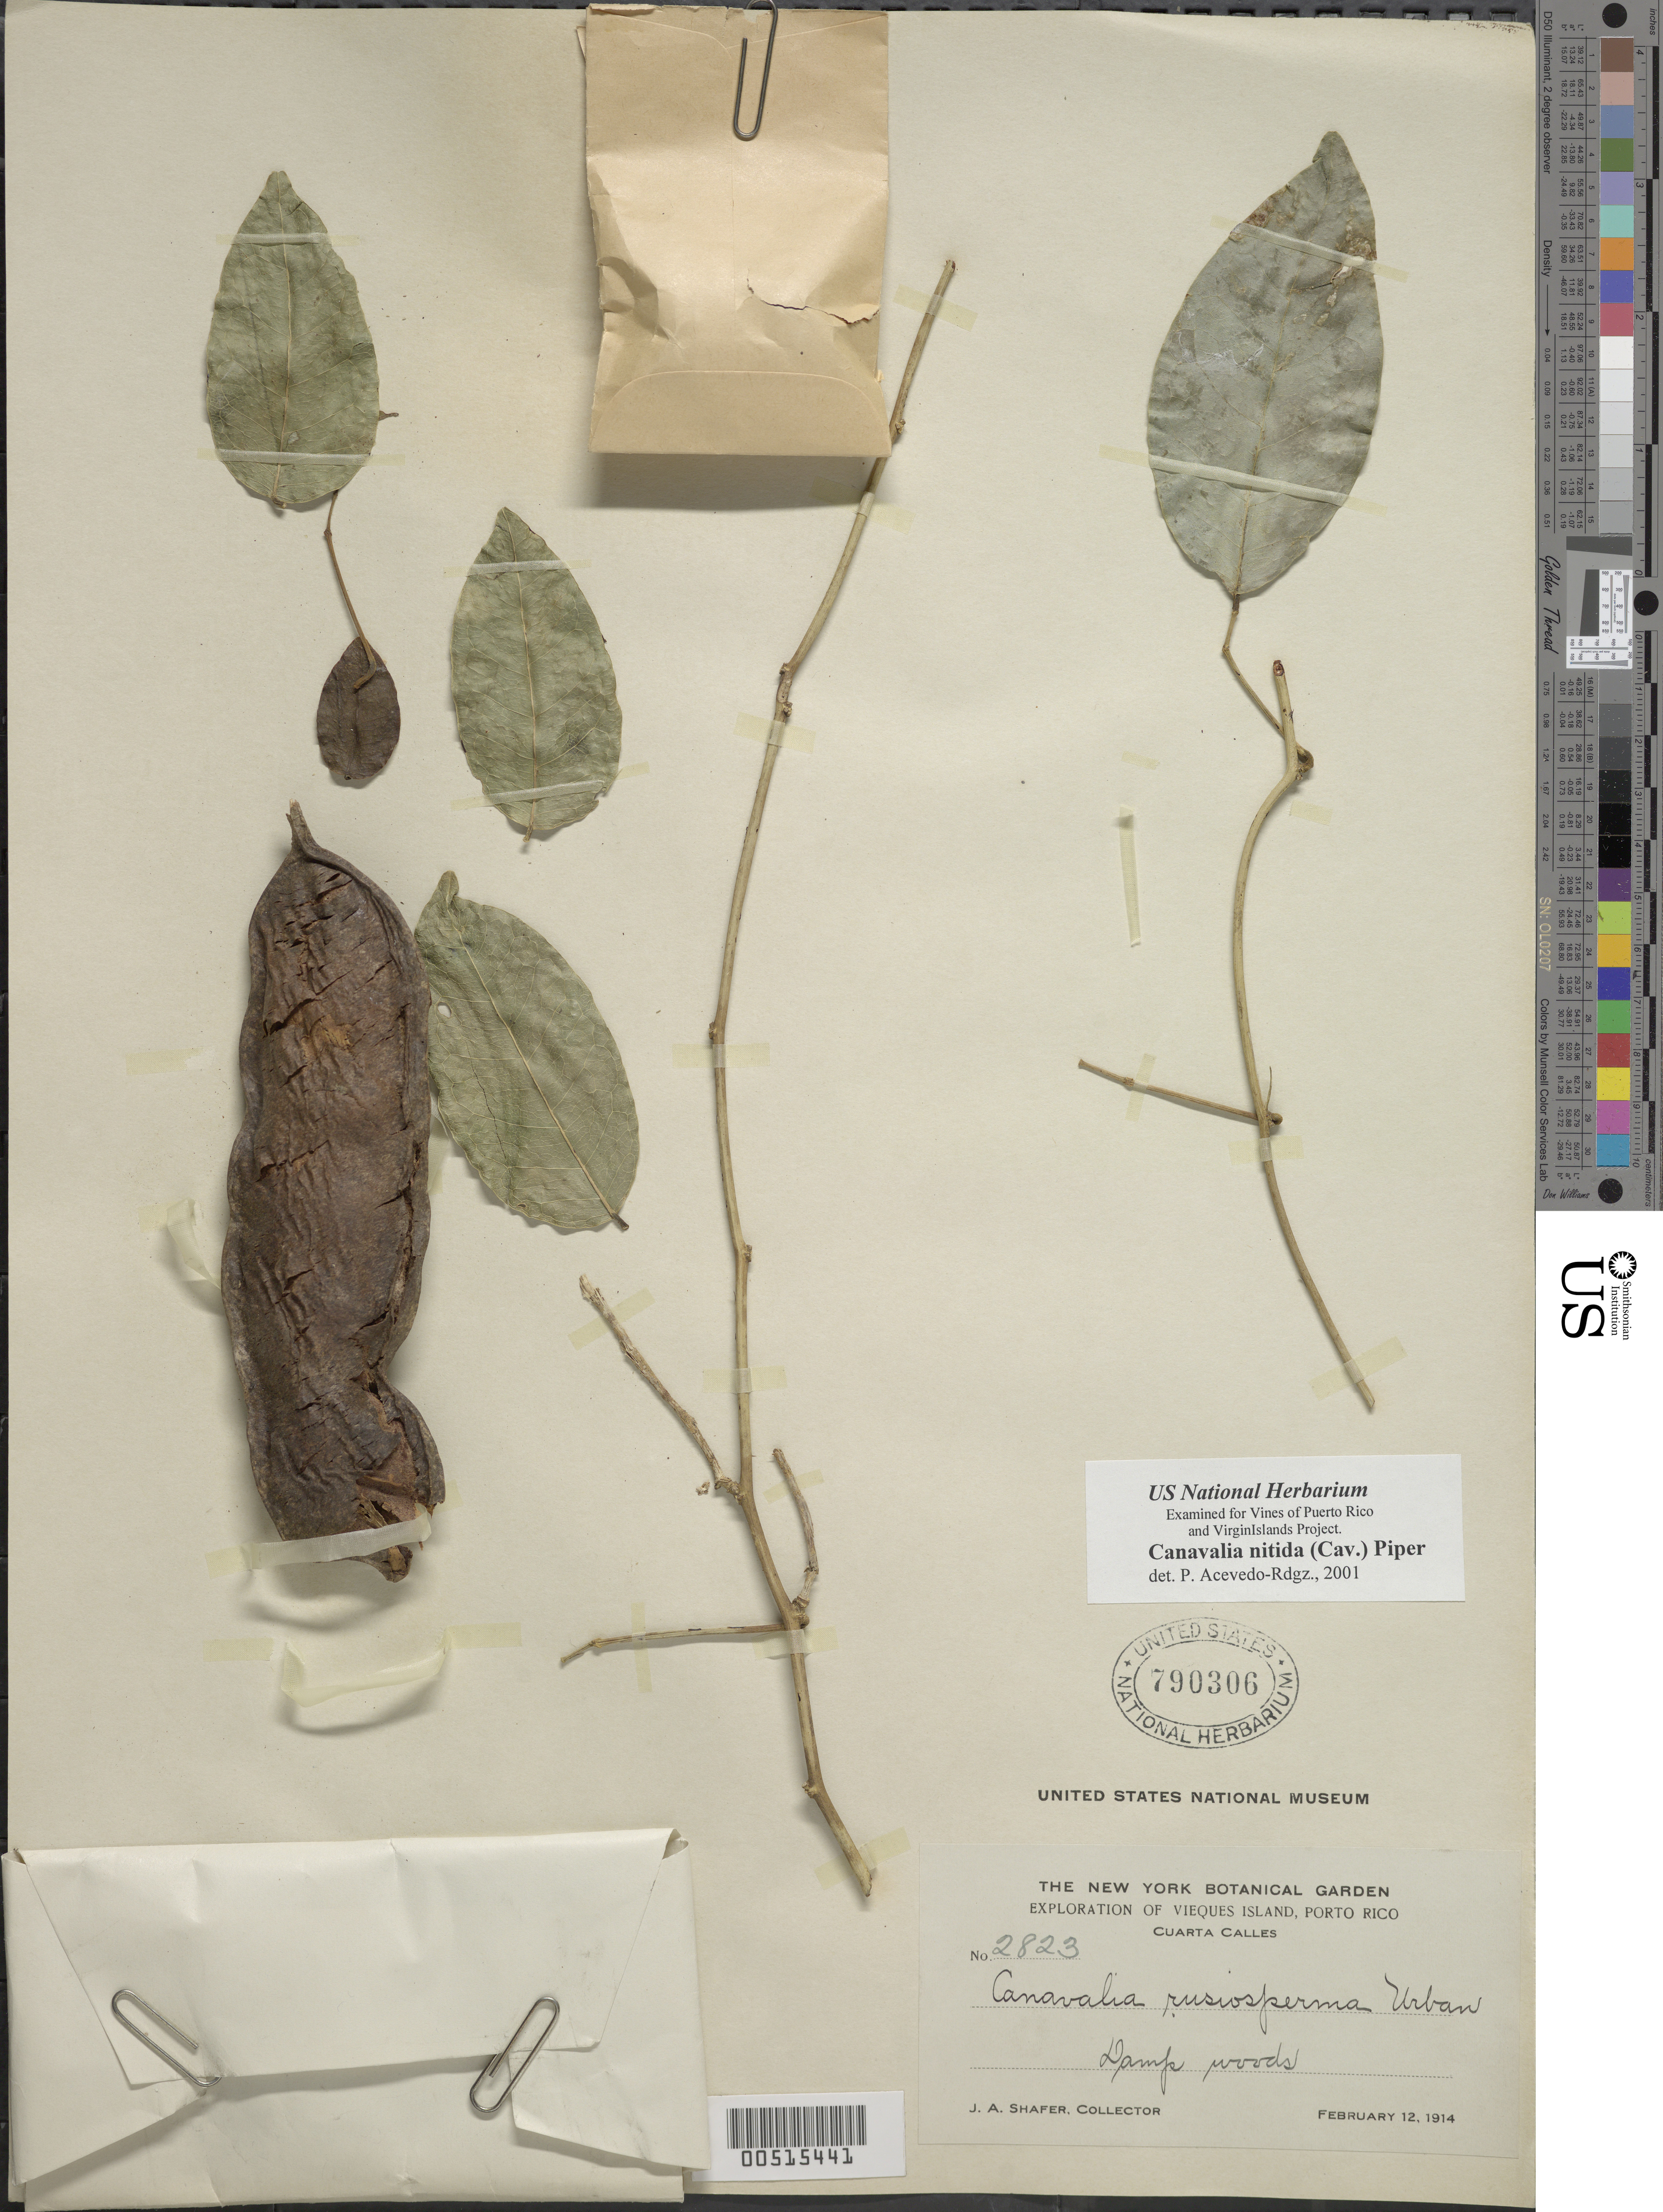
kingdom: Plantae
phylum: Tracheophyta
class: Magnoliopsida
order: Fabales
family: Fabaceae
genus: Canavalia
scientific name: Canavalia nitida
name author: (Cav.) Piper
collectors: J. A. Shafer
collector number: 2823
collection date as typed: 12 Feb 1914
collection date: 1914-02-12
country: Puerto Rico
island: Greater Antilles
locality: Cuarta Calles. Damp woods.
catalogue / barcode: US 790306